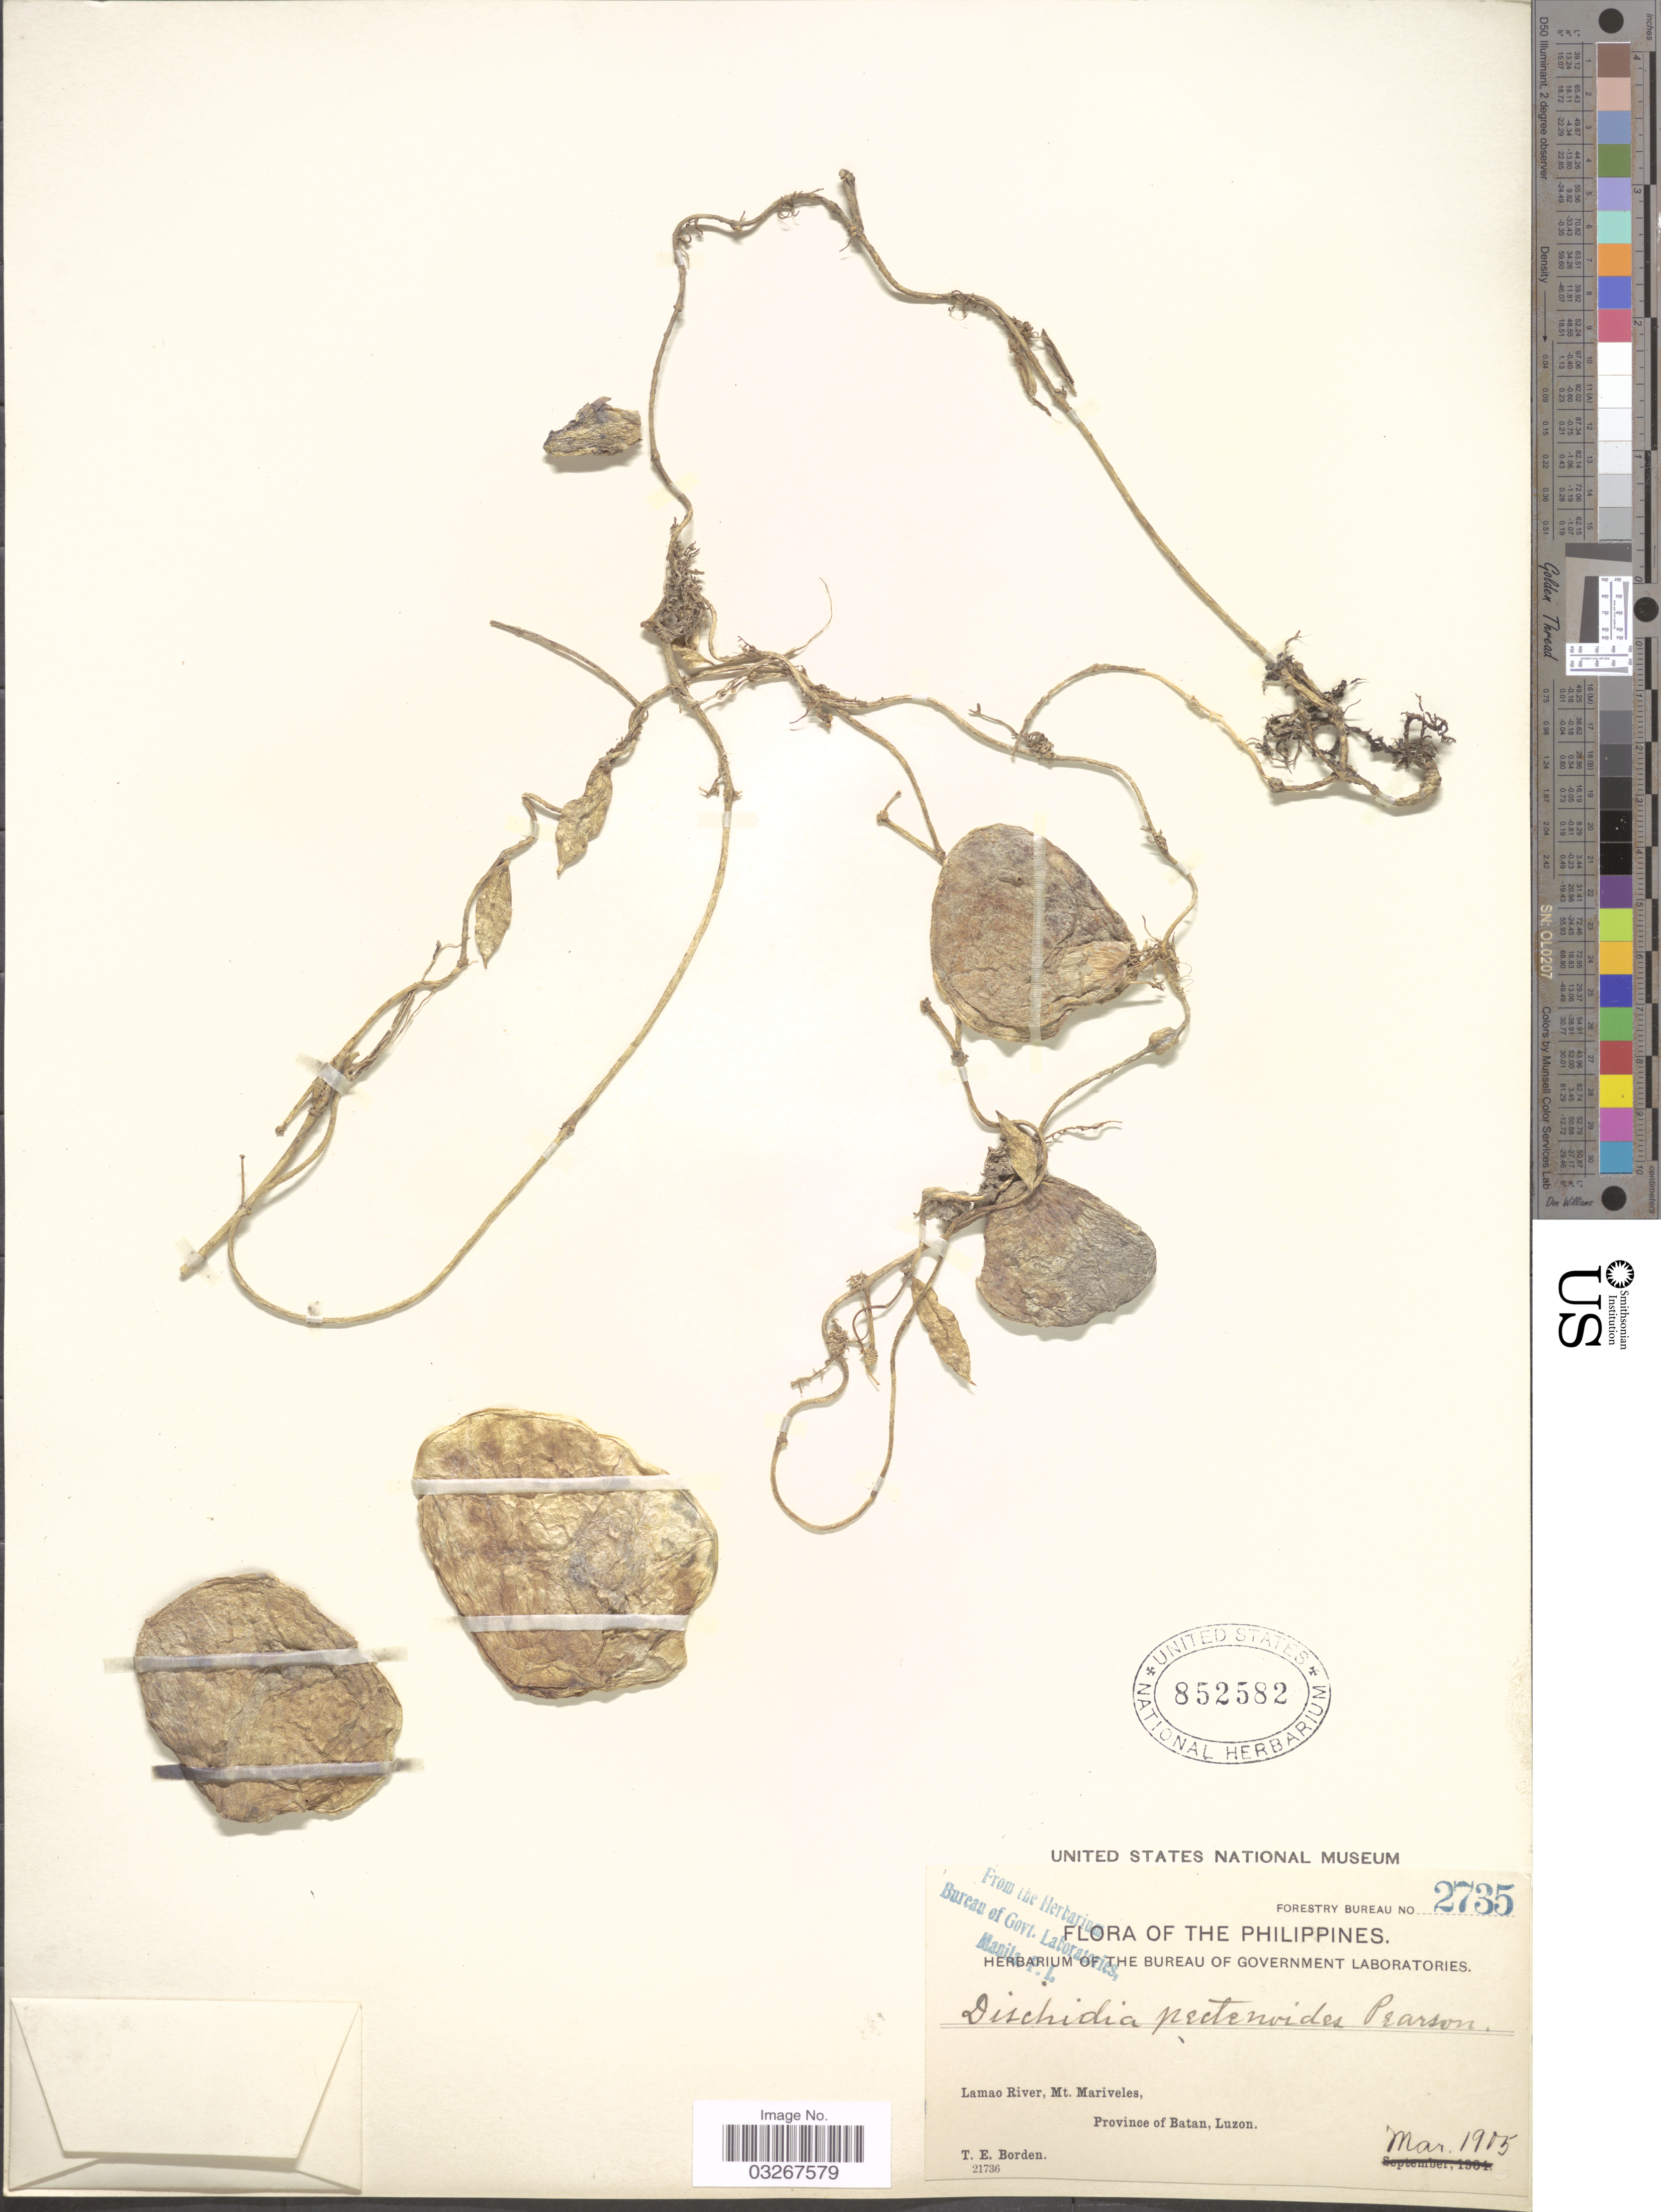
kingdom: Plantae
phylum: Tracheophyta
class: Magnoliopsida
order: Gentianales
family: Apocynaceae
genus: Dischidia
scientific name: Dischidia vidalii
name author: Becc.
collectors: T. E. Borden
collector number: Forestry Bureau 2735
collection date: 1905-03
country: Philippines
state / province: Cagayan Valley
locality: Lamao River, Mt Mariveles, Province of Batan, Luzon.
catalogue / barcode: US 852582